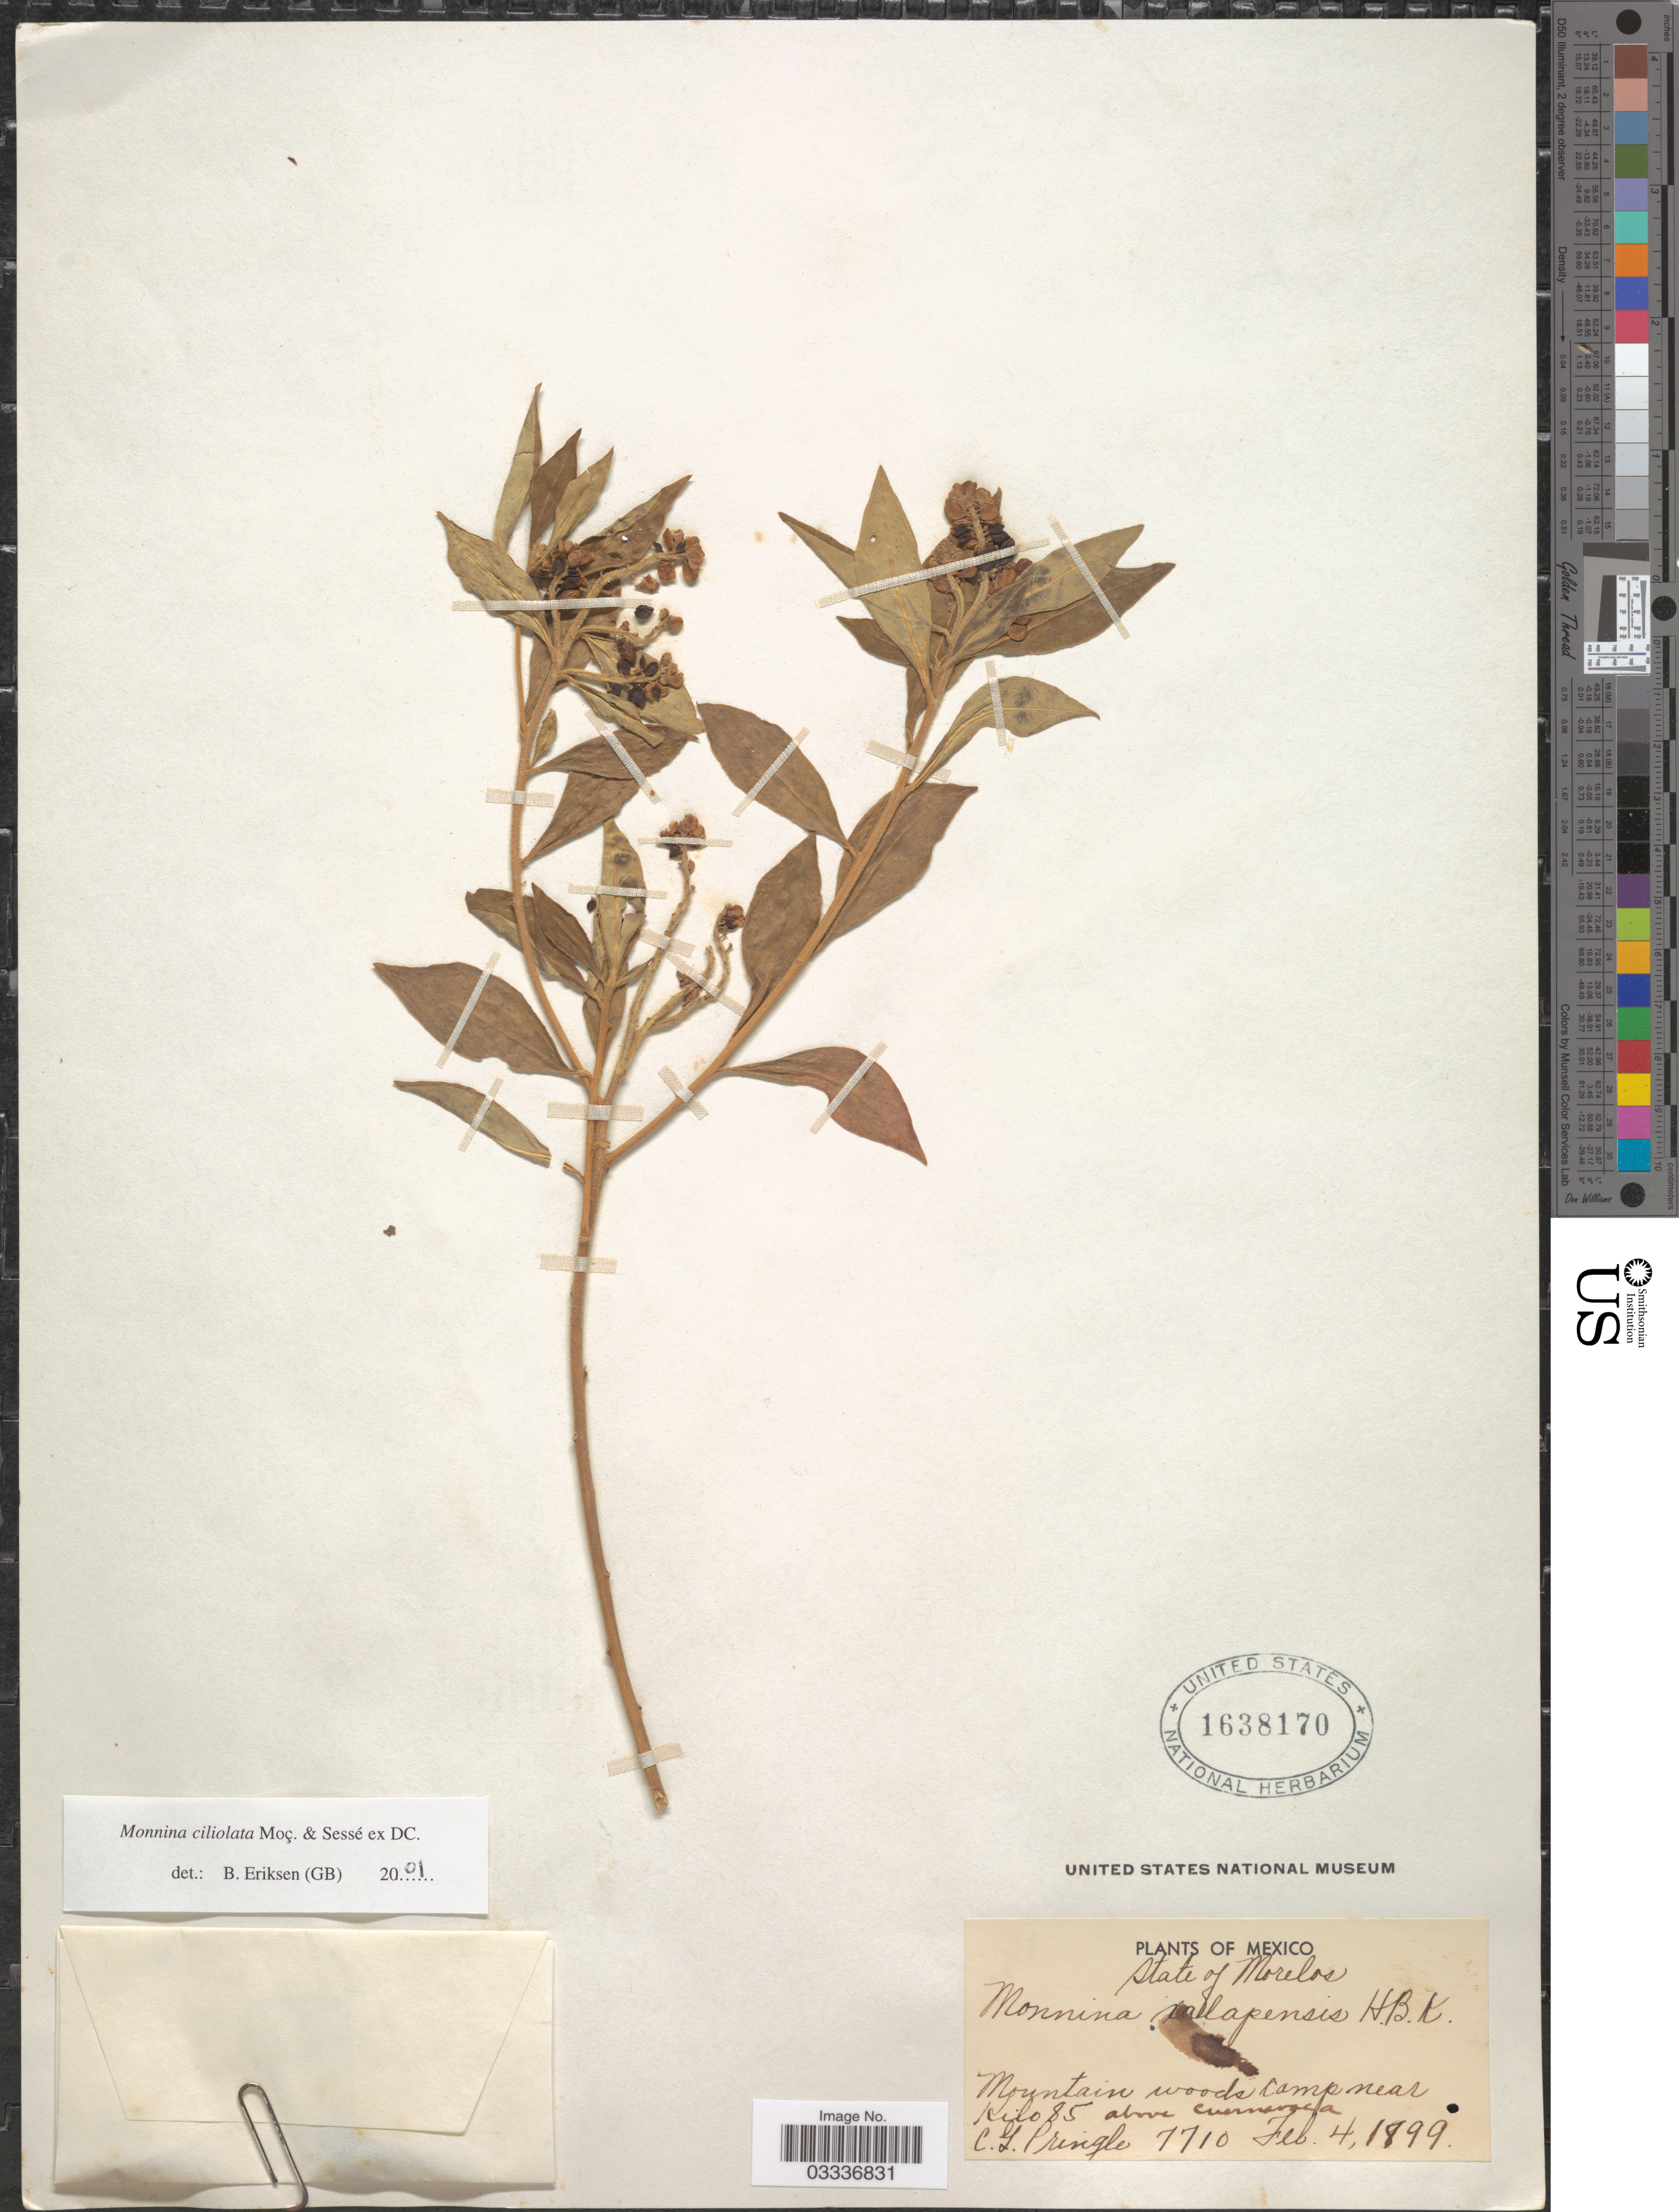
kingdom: Plantae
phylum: Tracheophyta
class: Magnoliopsida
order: Fabales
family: Polygalaceae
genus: Monnina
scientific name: Monnina ciliolata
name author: DC.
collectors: C. G. Pringle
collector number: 7710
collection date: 1899-02-04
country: Mexico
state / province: Morelos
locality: Mountain woods camp near Kilo 85 above Cuernavaca.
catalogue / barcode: US 1638170